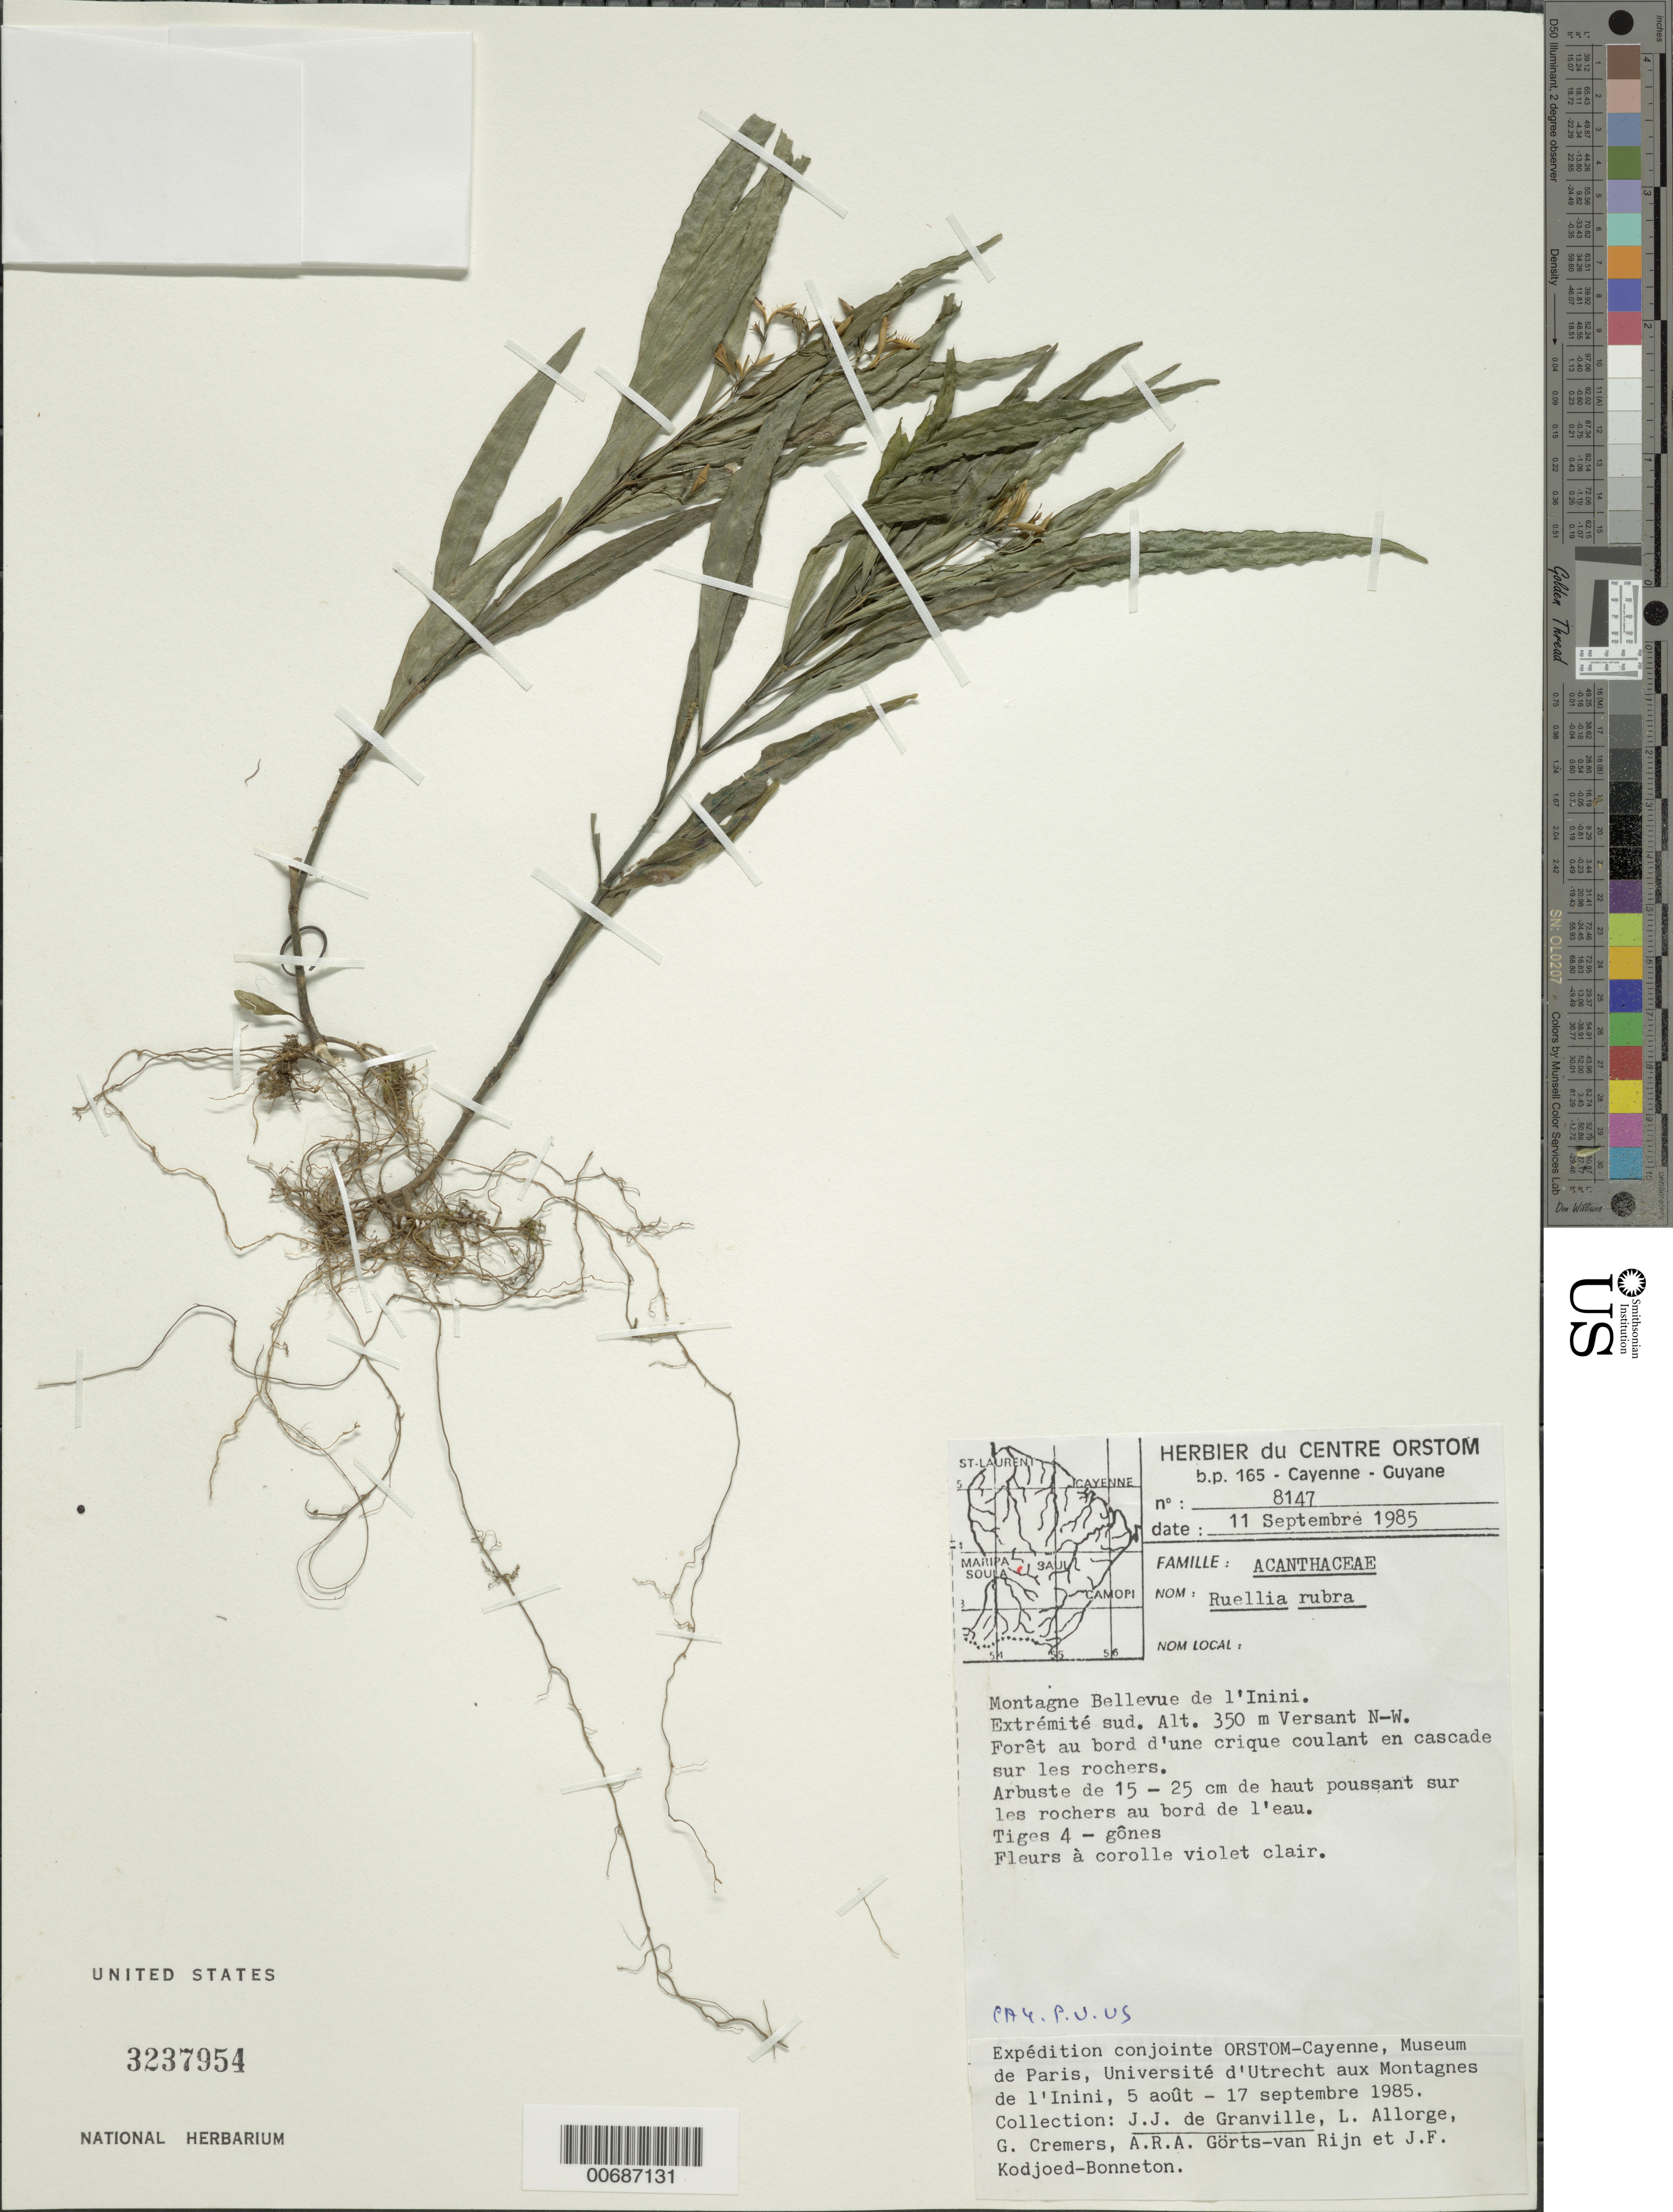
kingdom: Plantae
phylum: Tracheophyta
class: Magnoliopsida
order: Lamiales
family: Acanthaceae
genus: Ruellia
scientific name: Ruellia rubra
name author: Aubl.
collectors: J.-J. de Granville, L. Allorge, G. Cremers, A. .R. A. Görts-van Rijn & J. Kodjoed-Bonneton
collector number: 8147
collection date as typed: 11-Sep-85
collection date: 1985-09-11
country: French Guiana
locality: Montagnes Bellevue de l'Inini, extrémité sud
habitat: Forêt au bord d'une crique coulant encascase sur les rochers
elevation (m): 350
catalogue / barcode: US 3237954